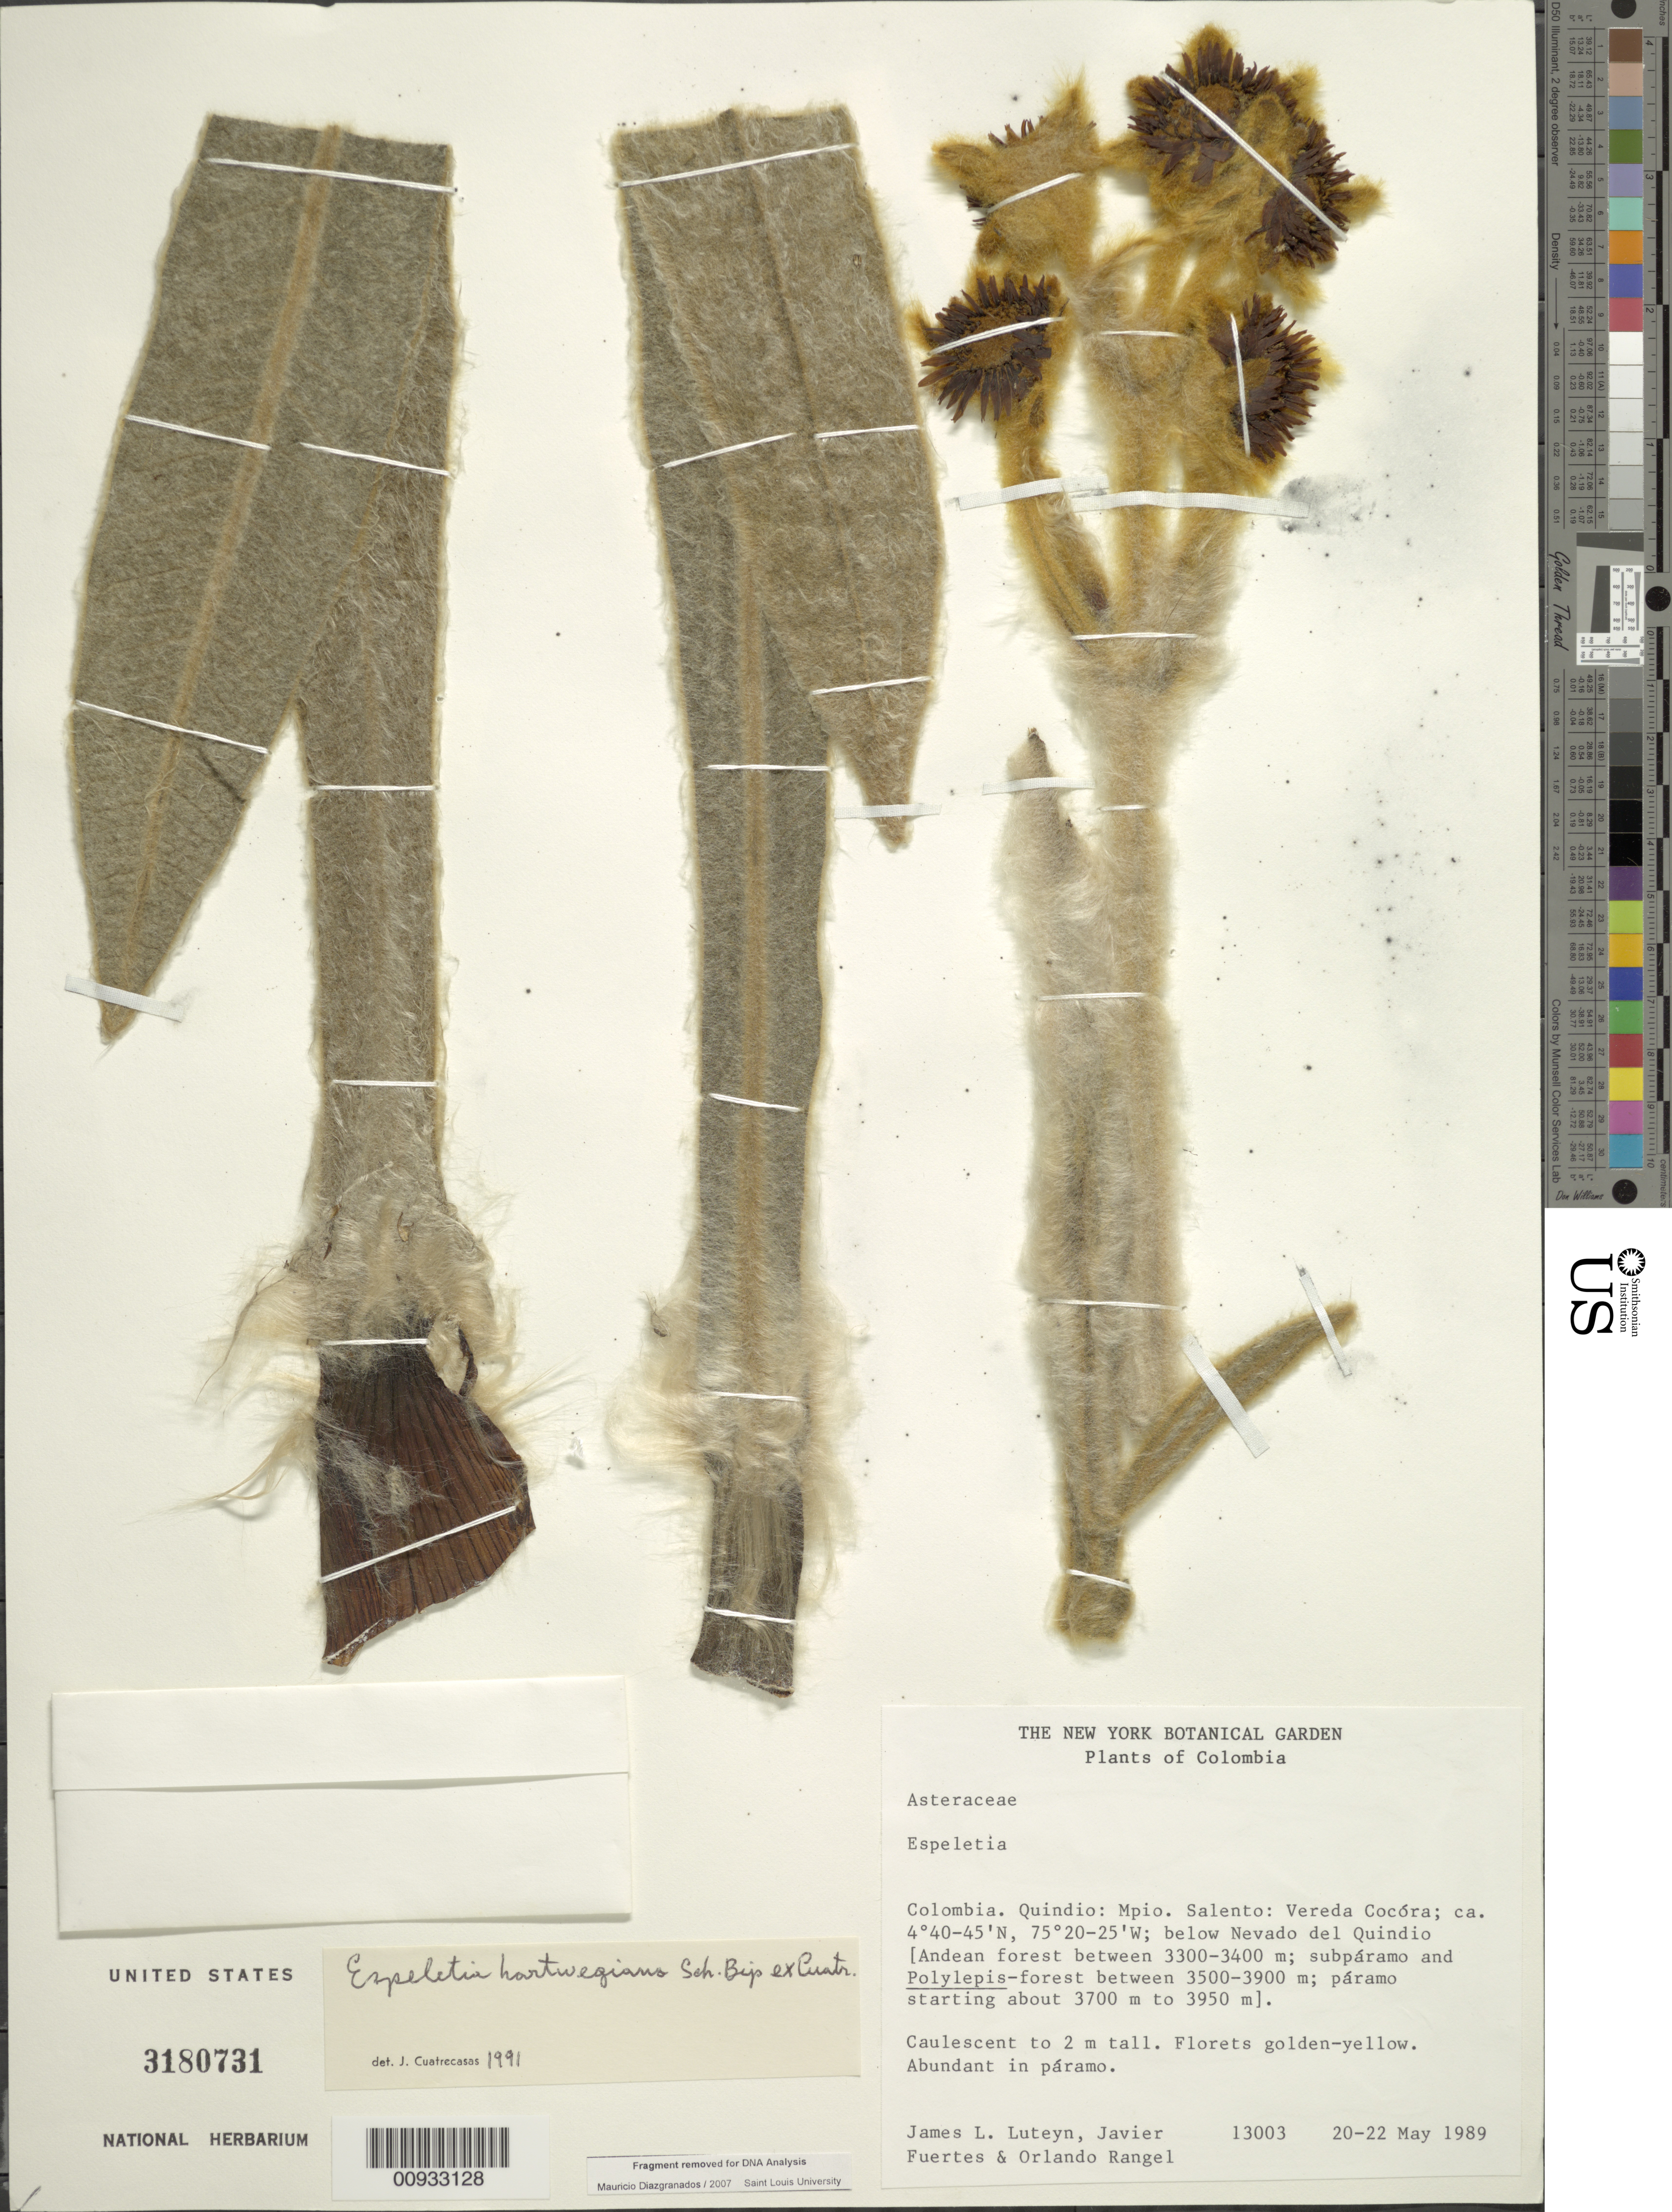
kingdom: Plantae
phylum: Tracheophyta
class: Magnoliopsida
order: Asterales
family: Asteraceae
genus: Espeletia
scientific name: Espeletia hartwegiana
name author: Sch. Bip. ex Cuatrec.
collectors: J. L. Luteyn, J. Fuertes & O. Rangel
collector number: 13003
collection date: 1989-05-20/1989-05-22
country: Colombia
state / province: Quindío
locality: Salento: Vereda Cocora; below Nevado del Quindio (Andean forest).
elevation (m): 3300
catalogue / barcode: US 3180731